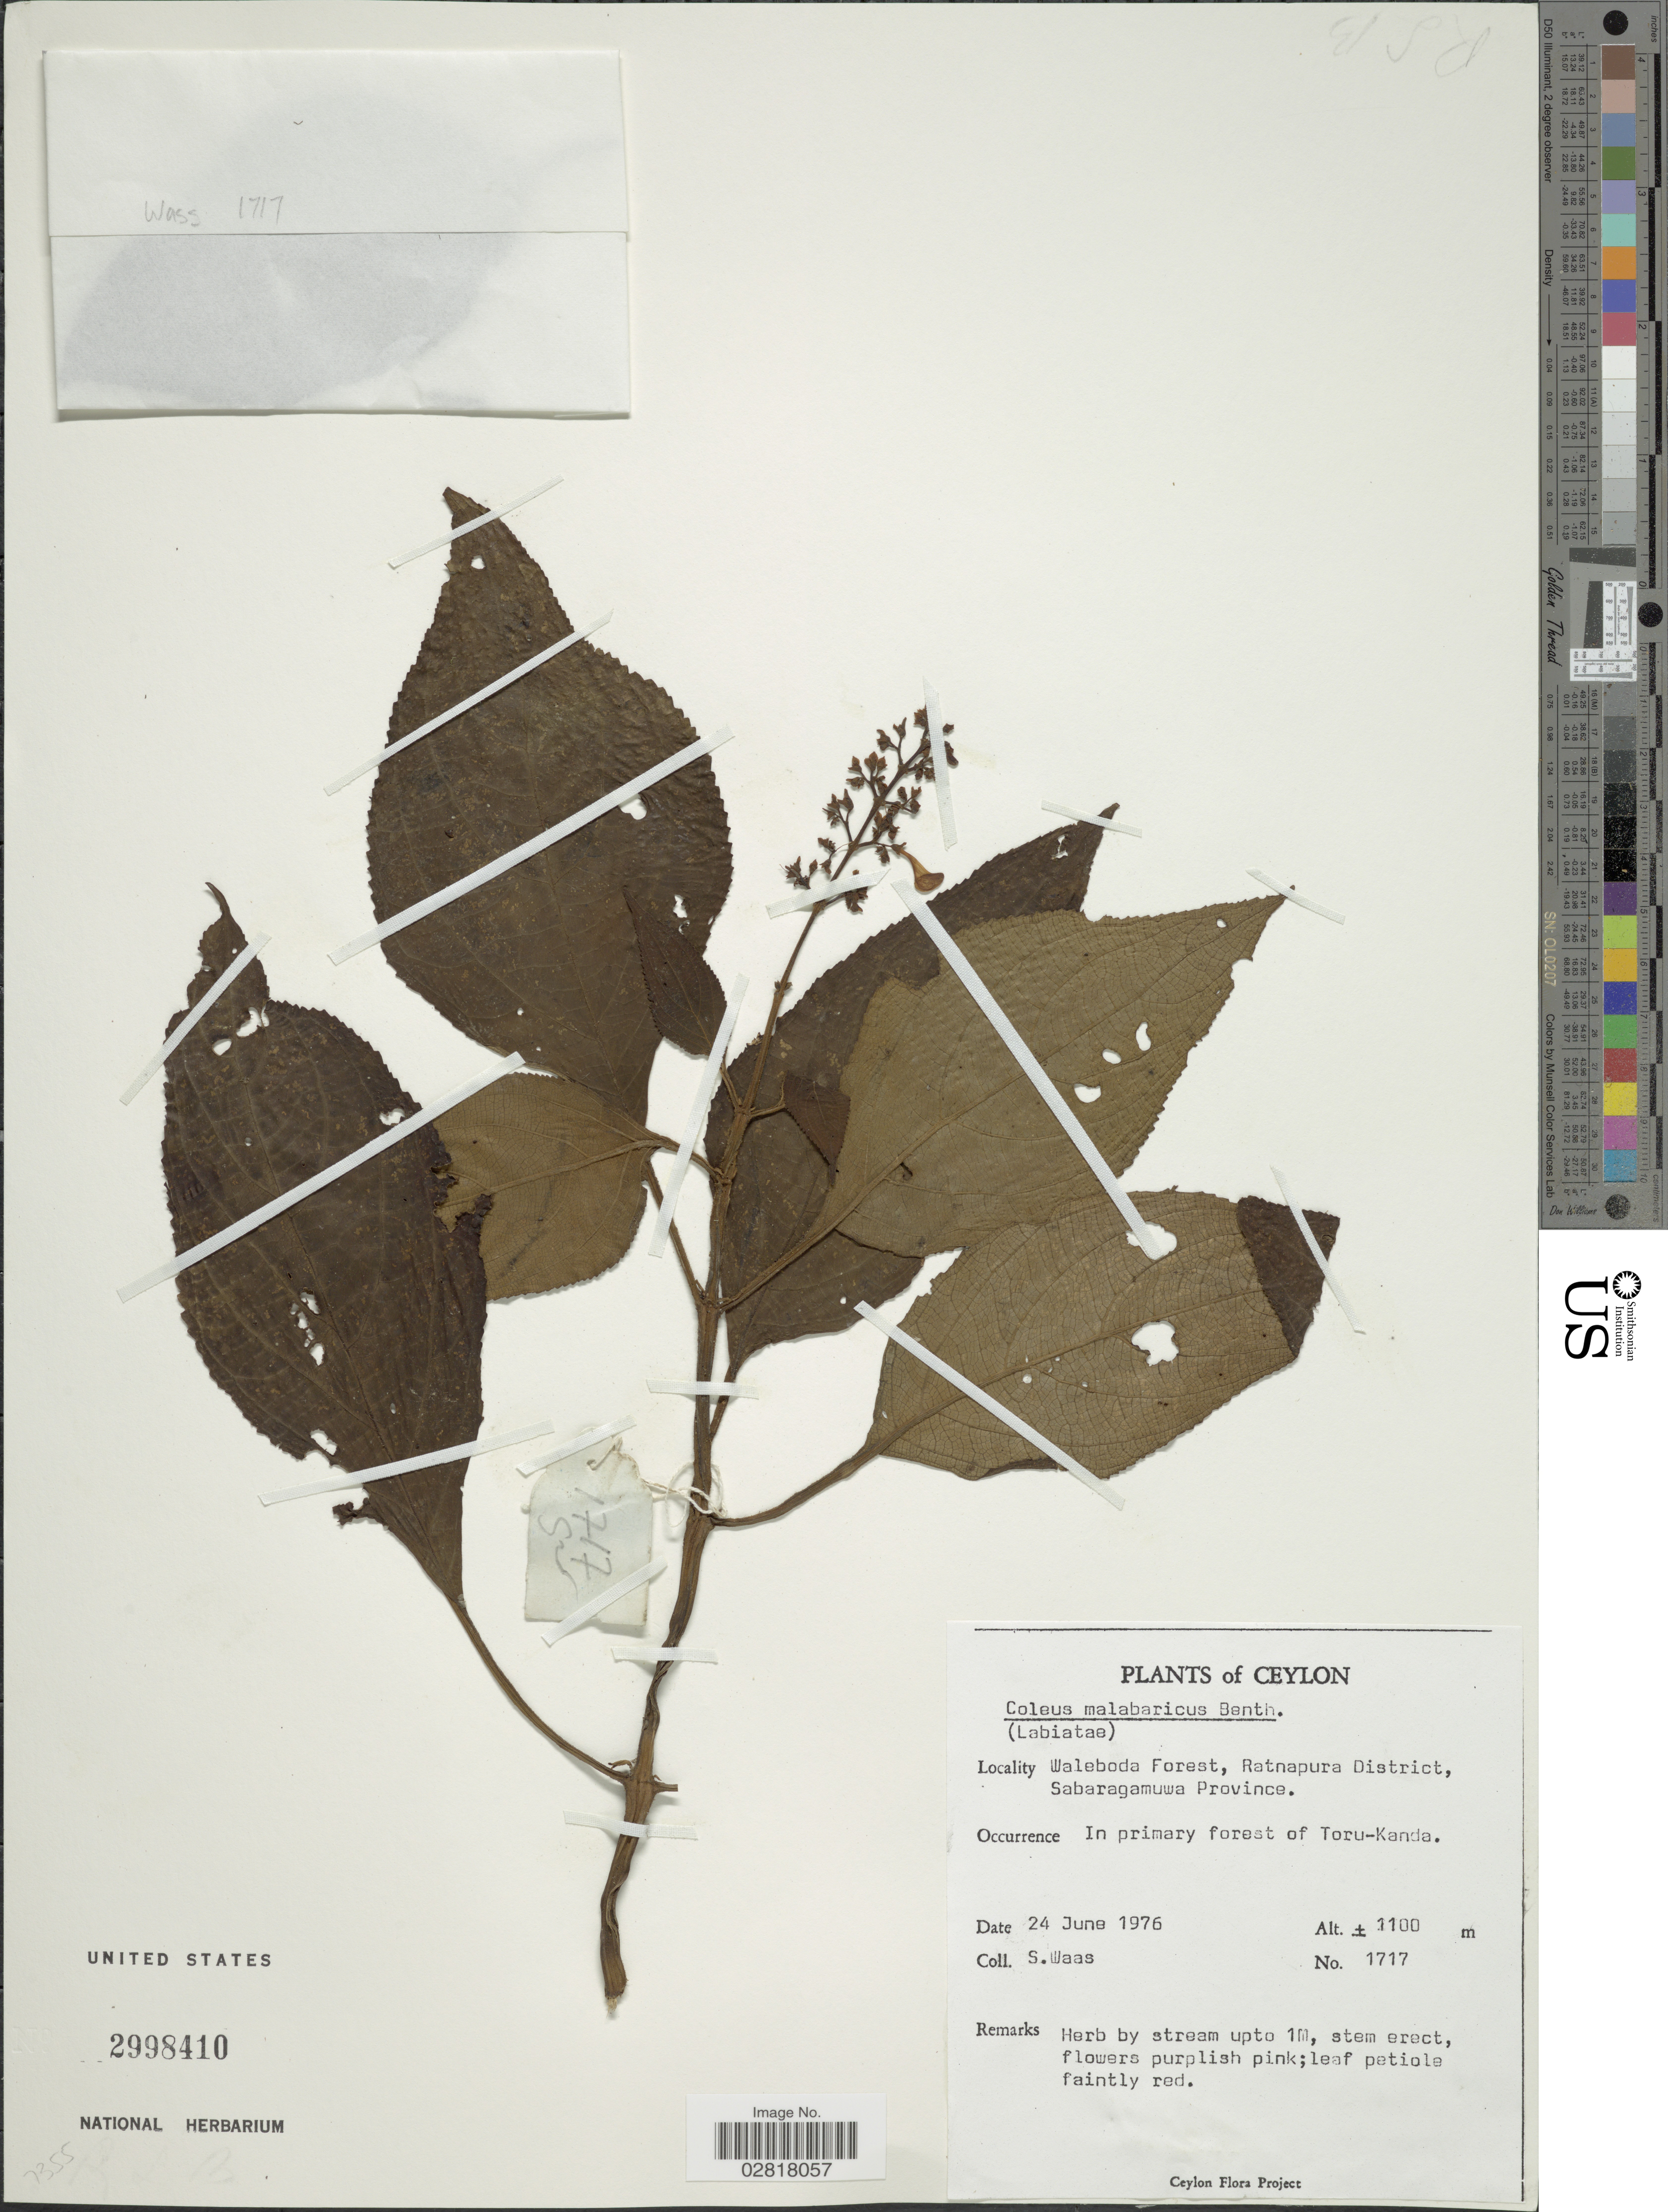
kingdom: Plantae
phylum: Tracheophyta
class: Magnoliopsida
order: Lamiales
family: Lamiaceae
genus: Plectranthus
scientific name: Plectranthus malabaricus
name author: (Benth.) R.H. Willemse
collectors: S. Waas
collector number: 1717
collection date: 1976-06-24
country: Sri Lanka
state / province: Sabaragamuwa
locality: Ceylon, Waleboda Forest, Ratnapura District, in primary forest of Toru-Kanda.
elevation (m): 1100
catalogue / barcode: US 2998410